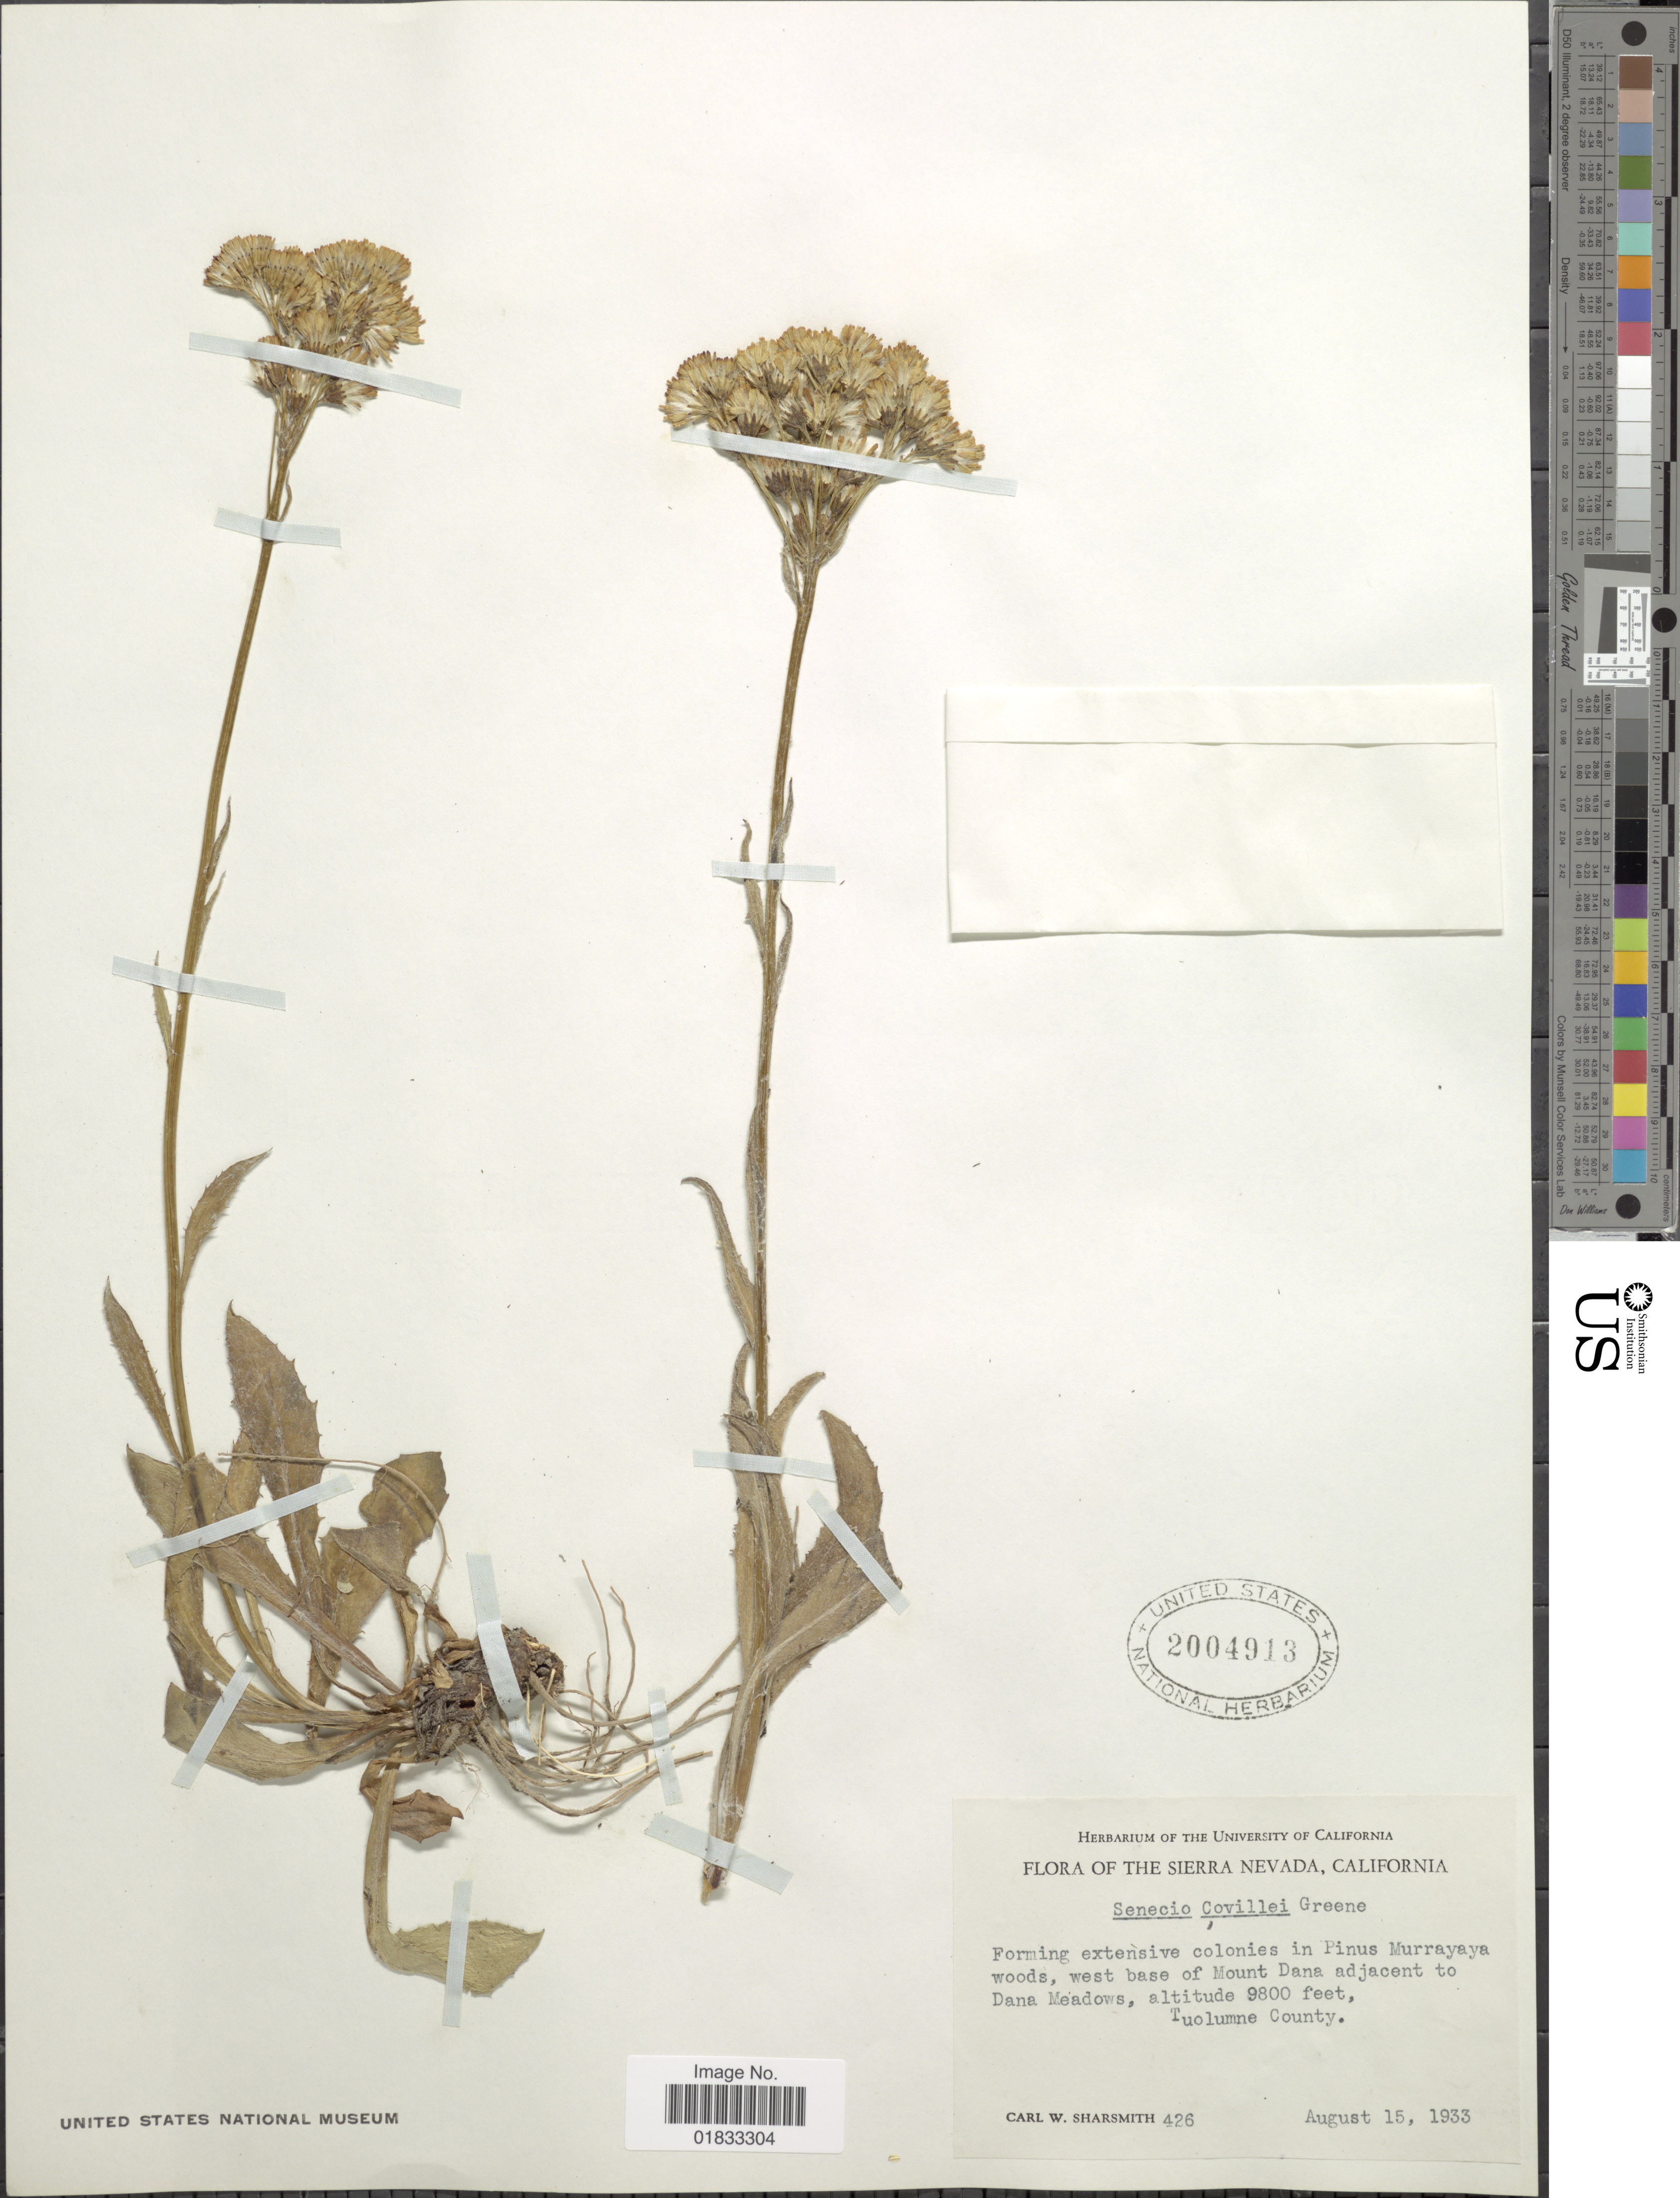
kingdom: Plantae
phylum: Tracheophyta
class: Magnoliopsida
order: Asterales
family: Asteraceae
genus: Senecio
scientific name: Senecio scorzonella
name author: Greene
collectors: C. Sharsmith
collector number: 426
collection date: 1933-08-15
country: United States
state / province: California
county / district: Tuolumne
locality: The Sierra Nevada, Pinus Murrayana woods, west base of Mounta Dana adjacent to Dana Meadows, Tuolumne County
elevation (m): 2987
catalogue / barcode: US 2004913